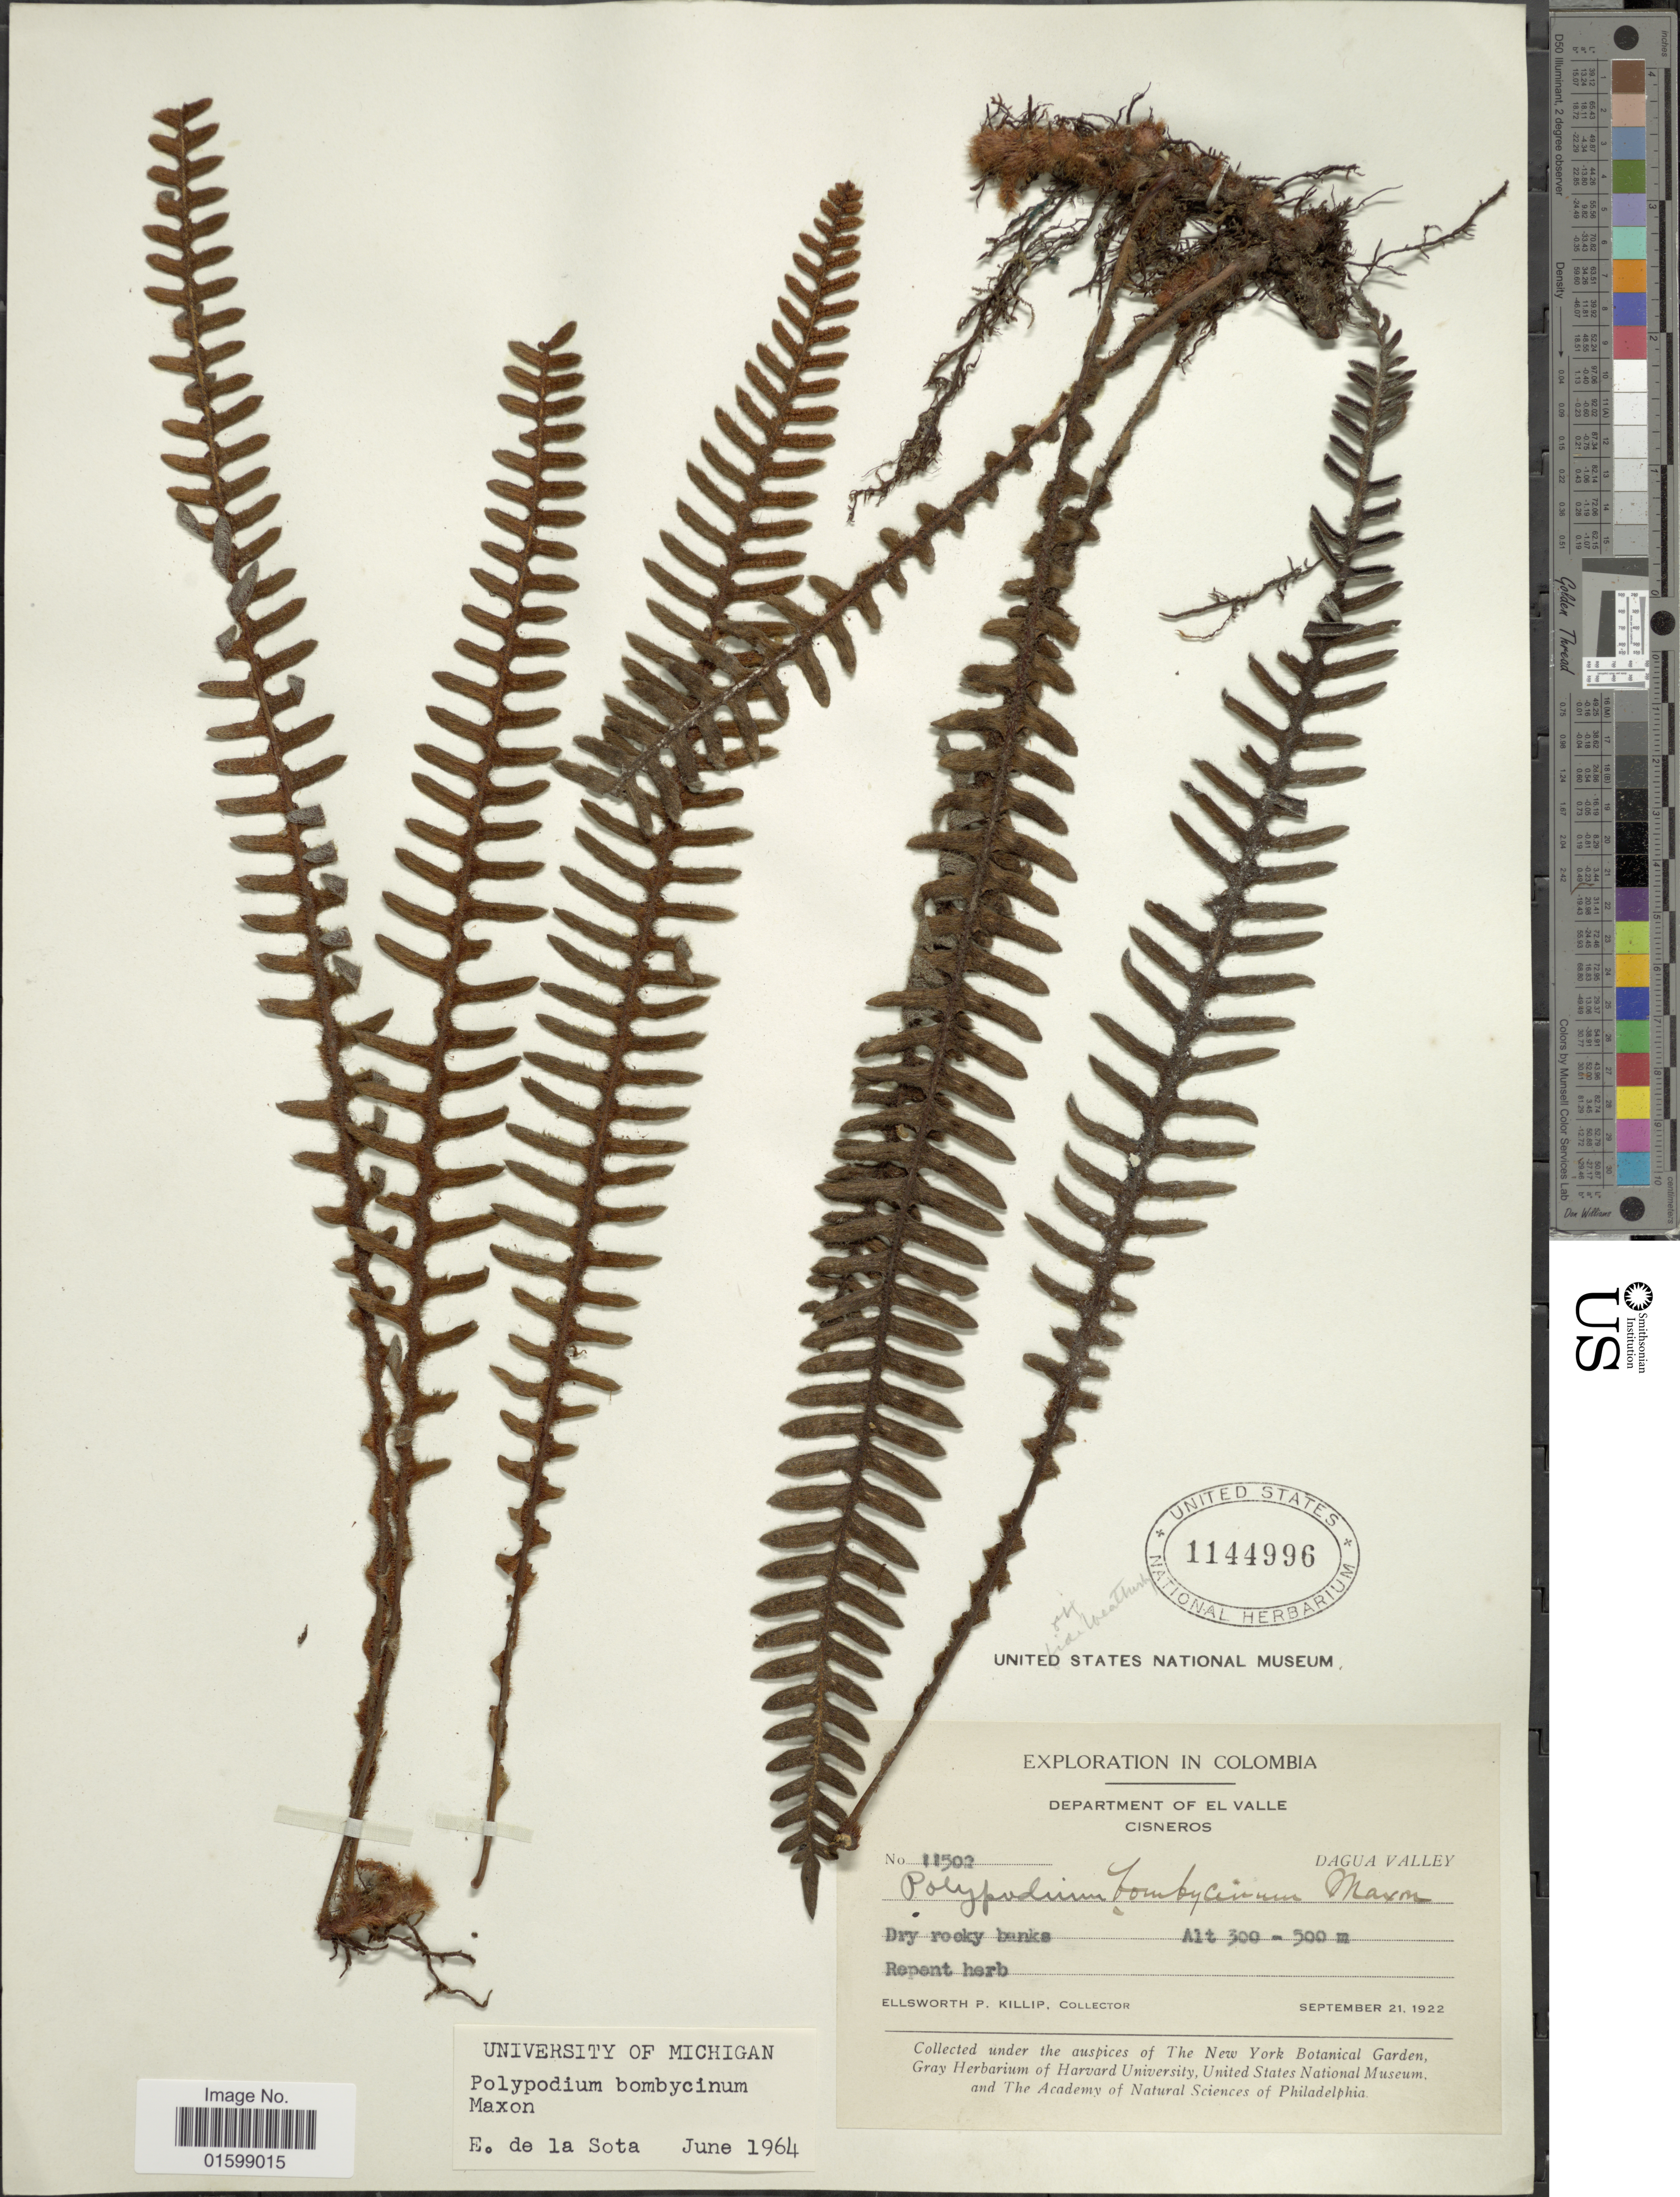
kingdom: Plantae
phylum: Tracheophyta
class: Polypodiopsida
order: Polypodiales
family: Polypodiaceae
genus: Pleopeltis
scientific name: Pleopeltis bombycina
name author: (Maxon) A.R. Sm.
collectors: E. P. Killip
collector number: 11502*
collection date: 1922-09-21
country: Colombia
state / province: Valle del Cauca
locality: Department of El Valle, Cisneros, Dagua Valley, dry rocks banks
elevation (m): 300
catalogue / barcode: US 1144996